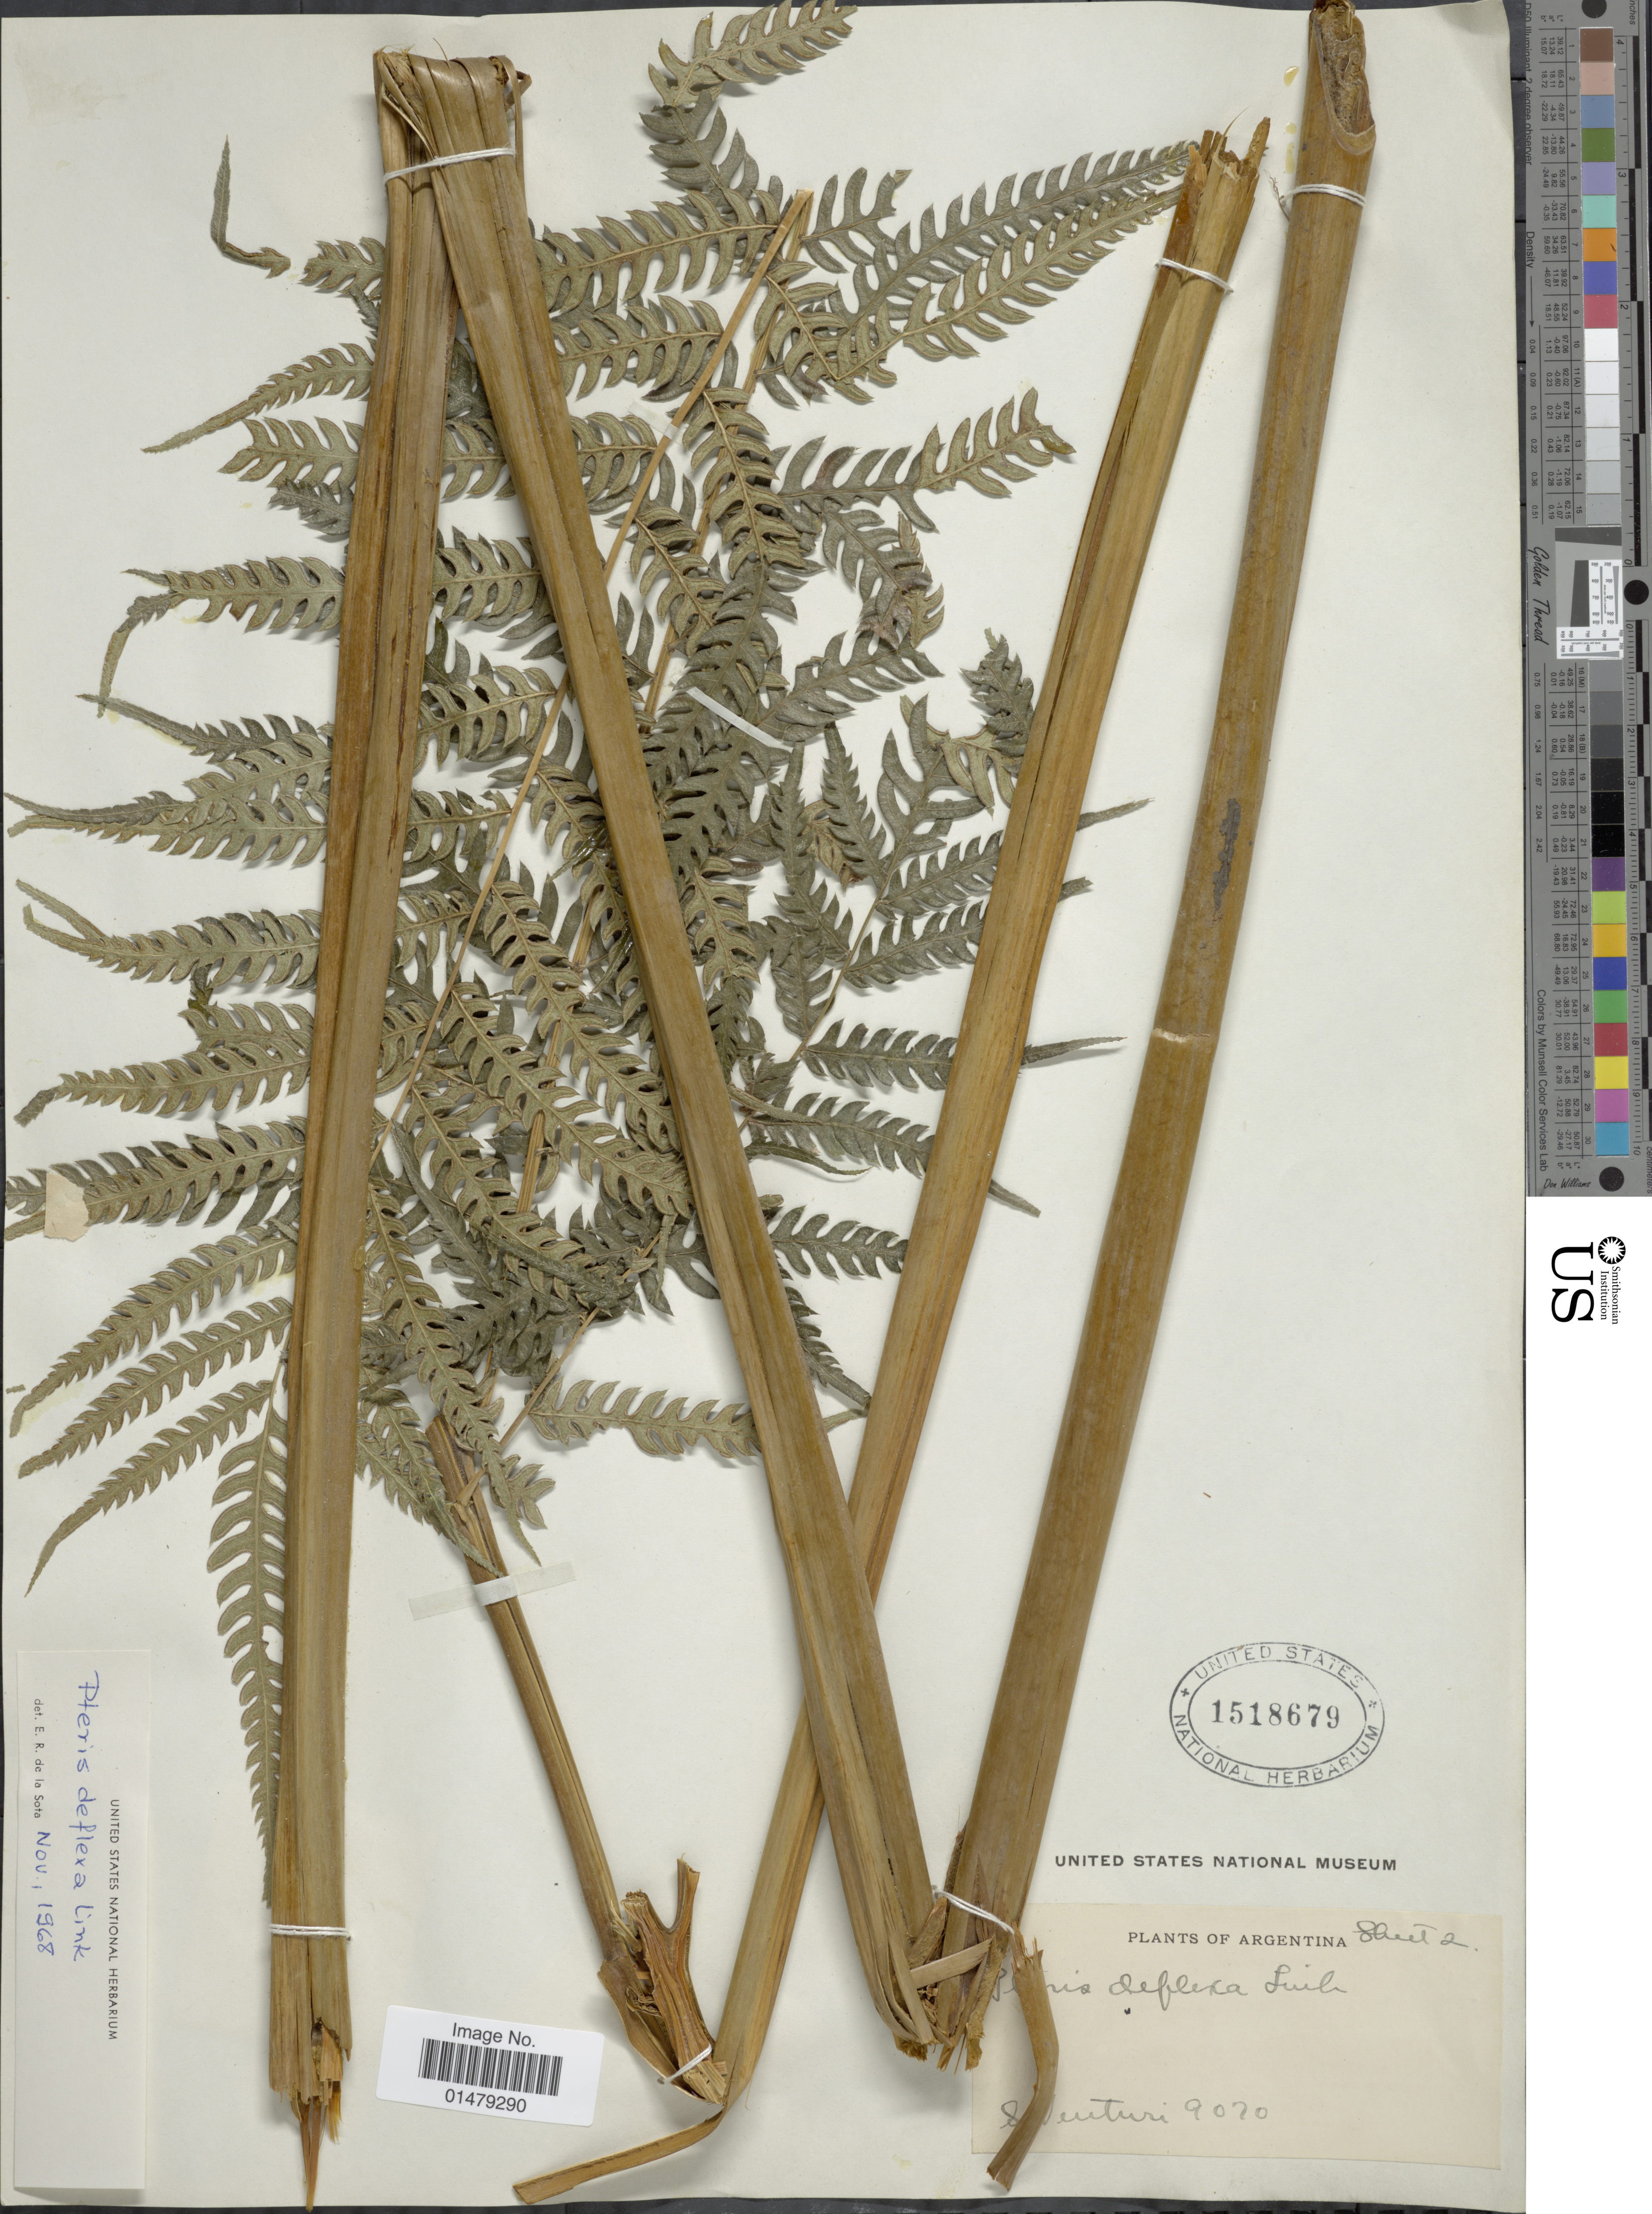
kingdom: Plantae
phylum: Tracheophyta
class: Polypodiopsida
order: Polypodiales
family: Pteridaceae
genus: Pteris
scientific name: Pteris deflexa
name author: Link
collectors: S. Venturi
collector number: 9070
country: Argentina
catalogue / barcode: US 1518679